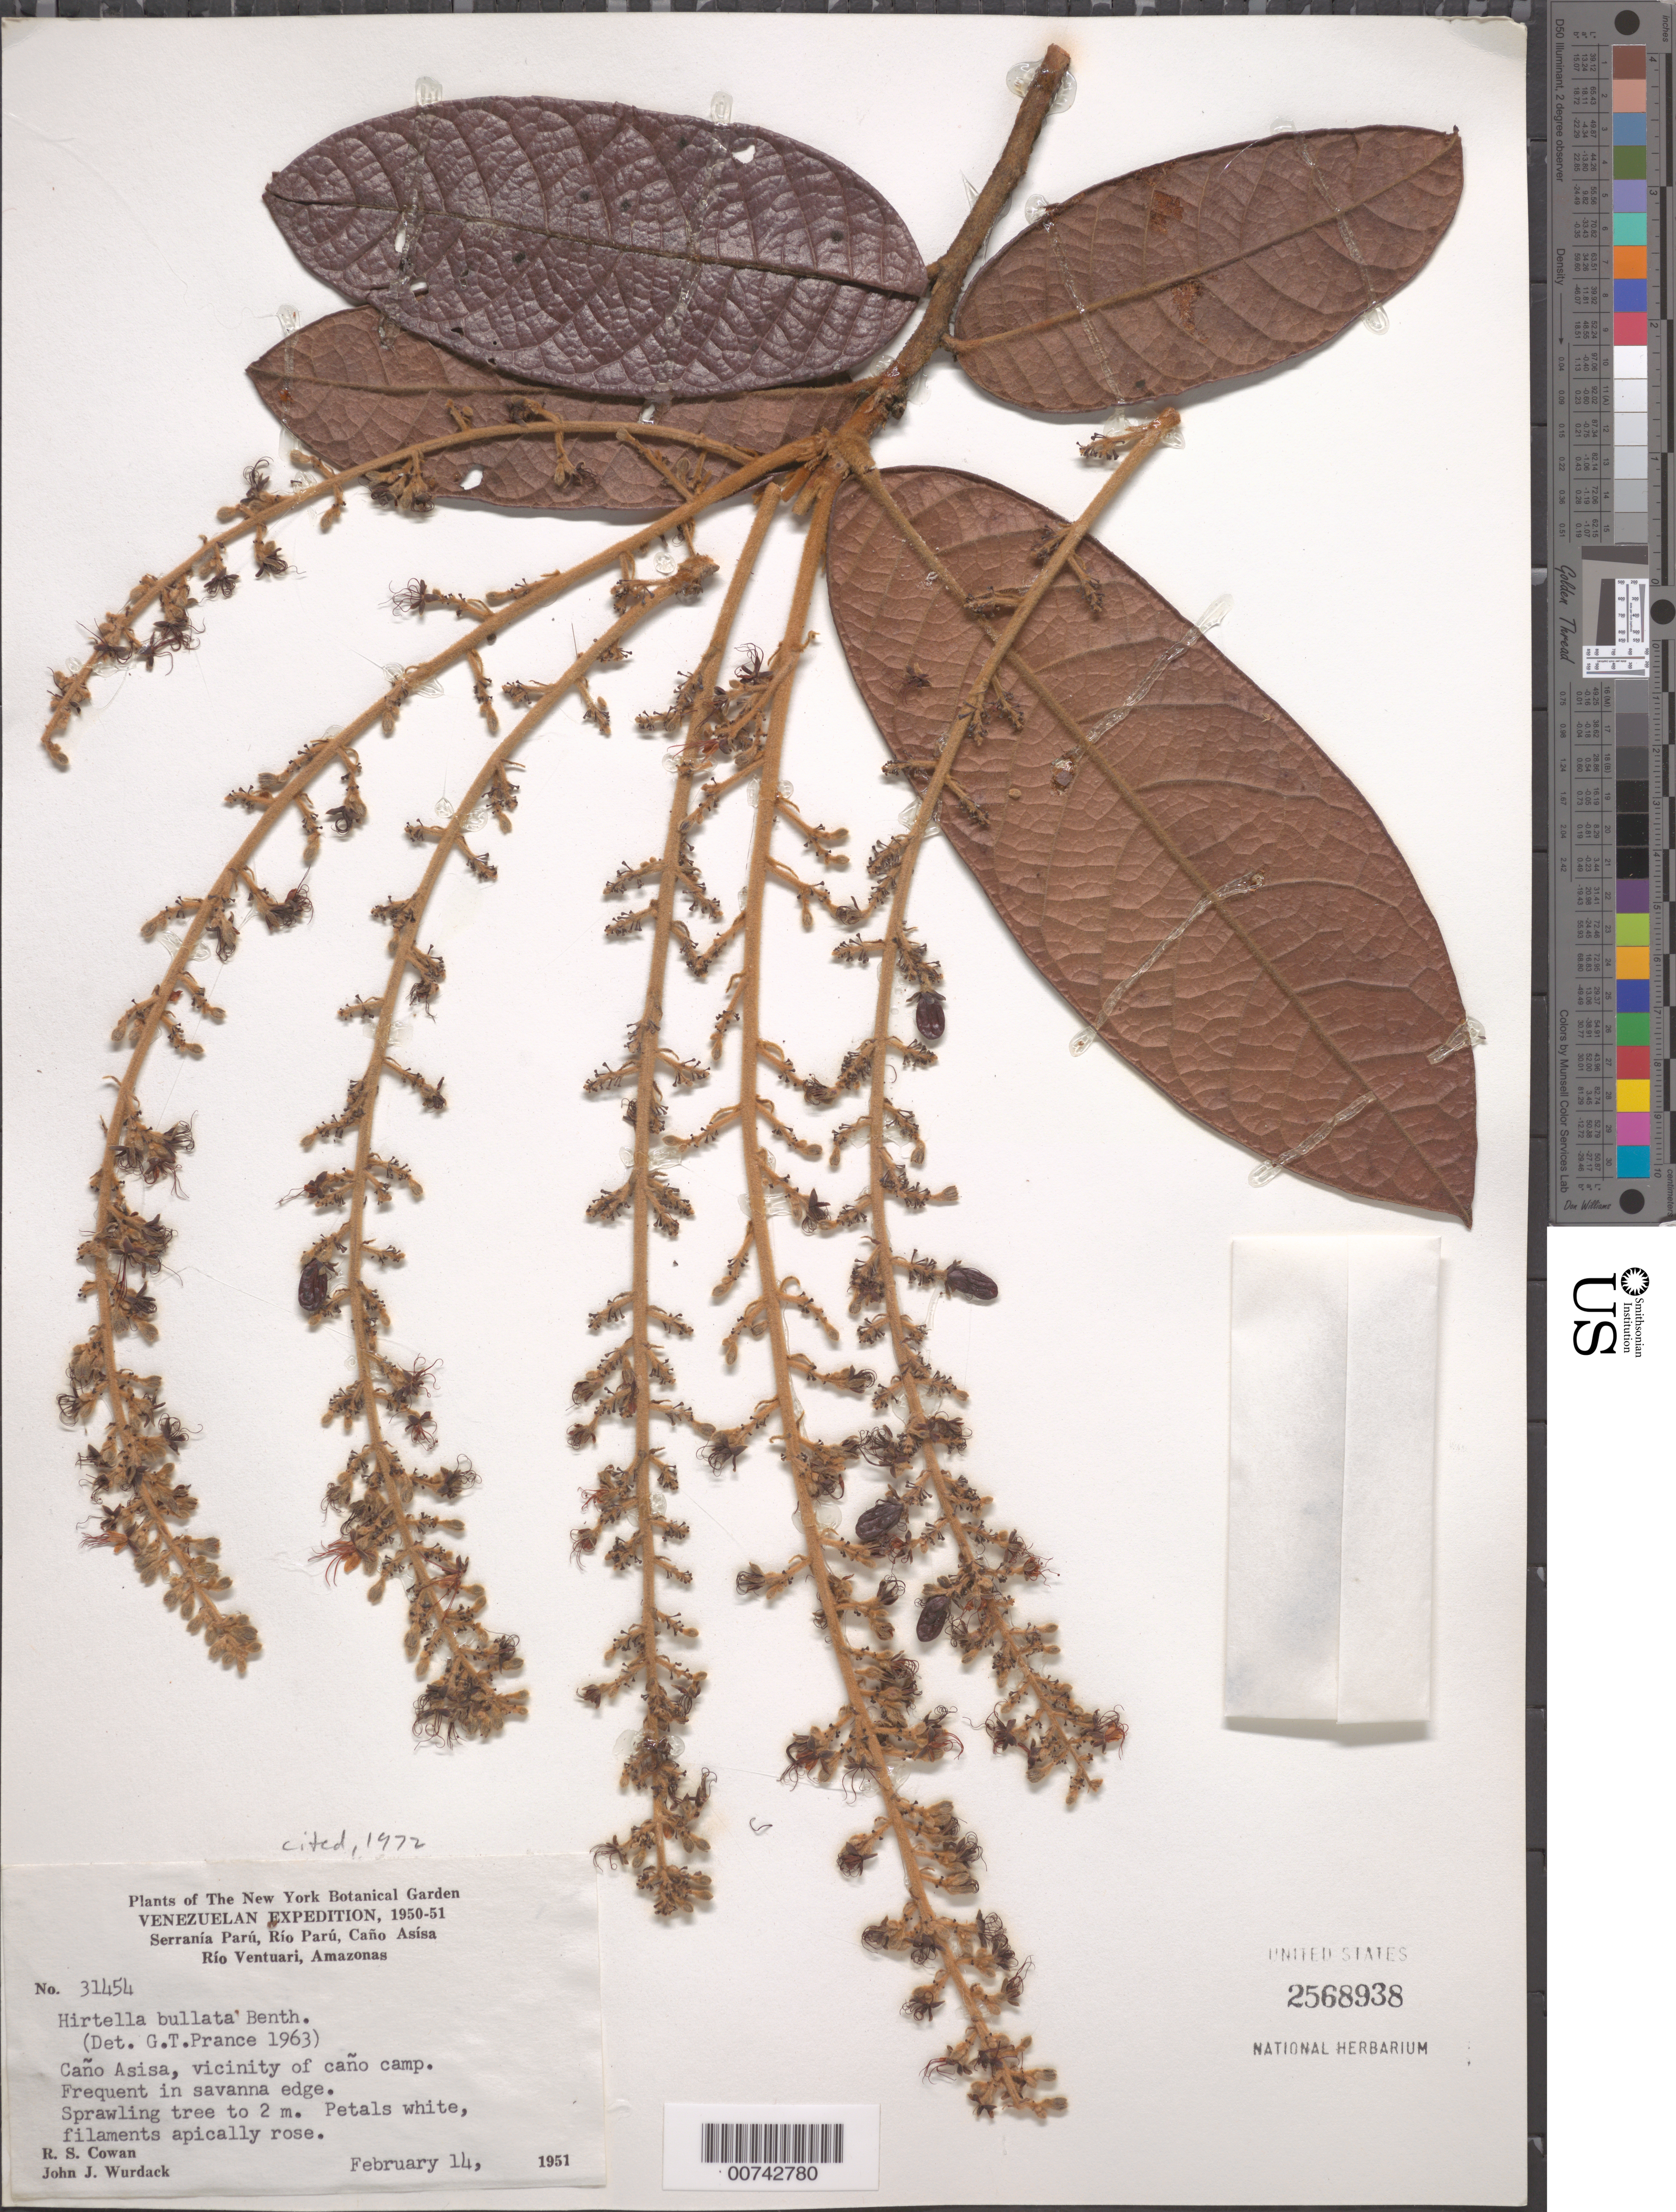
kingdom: Plantae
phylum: Tracheophyta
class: Magnoliopsida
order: Malpighiales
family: Chrysobalanaceae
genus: Hirtella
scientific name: Hirtella bullata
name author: Benth.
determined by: Prance, G. T.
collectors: R. S. Cowan & J. J. Wurdack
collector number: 31454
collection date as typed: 14-Feb-51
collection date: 1951-02-14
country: Venezuela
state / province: Amazonas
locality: Serranía Parú, Río Parú, Caño Asísa, vic of Caño camp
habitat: Savanna edge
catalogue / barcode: US 2568938